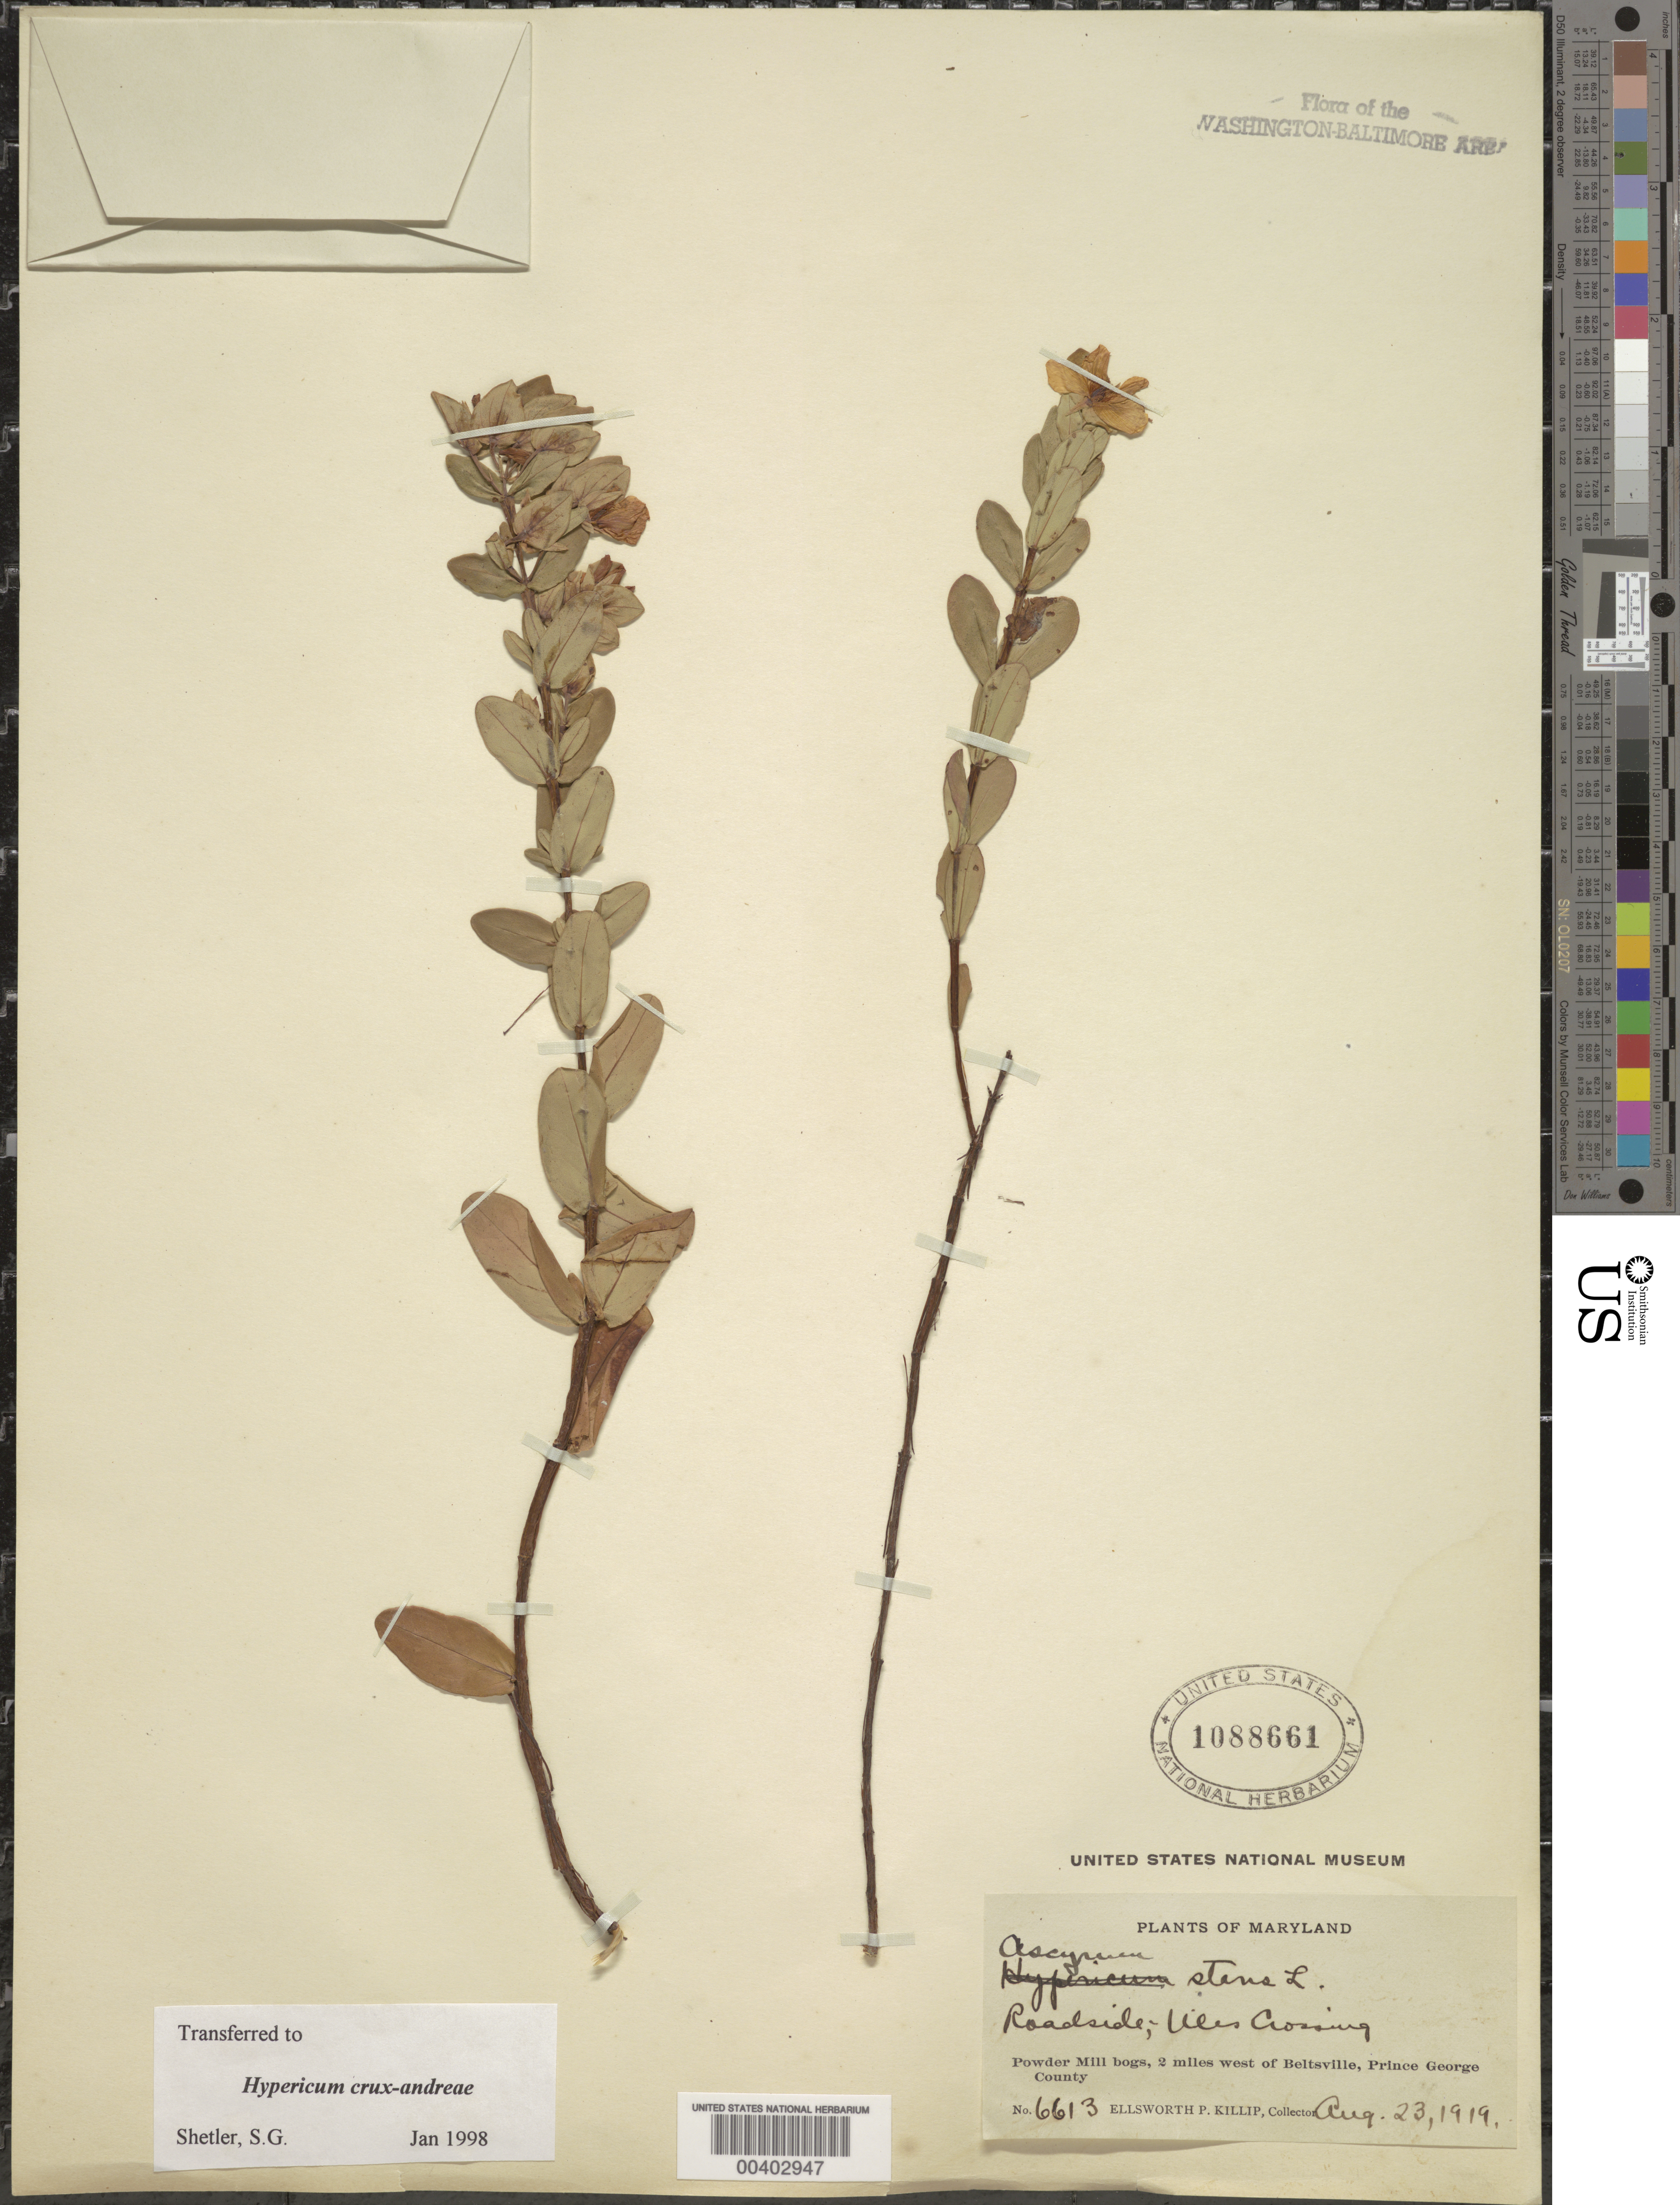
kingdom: Plantae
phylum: Tracheophyta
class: Magnoliopsida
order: Malpighiales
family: Hypericaceae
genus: Hypericum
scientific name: Hypericum crux-andreae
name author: (L.) Crantz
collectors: E. P. Killip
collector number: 6613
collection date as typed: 23 Aug 1919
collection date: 1919-08-23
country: United States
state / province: Maryland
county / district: Prince George's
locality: Uhles Crossing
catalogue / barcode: US 1088661